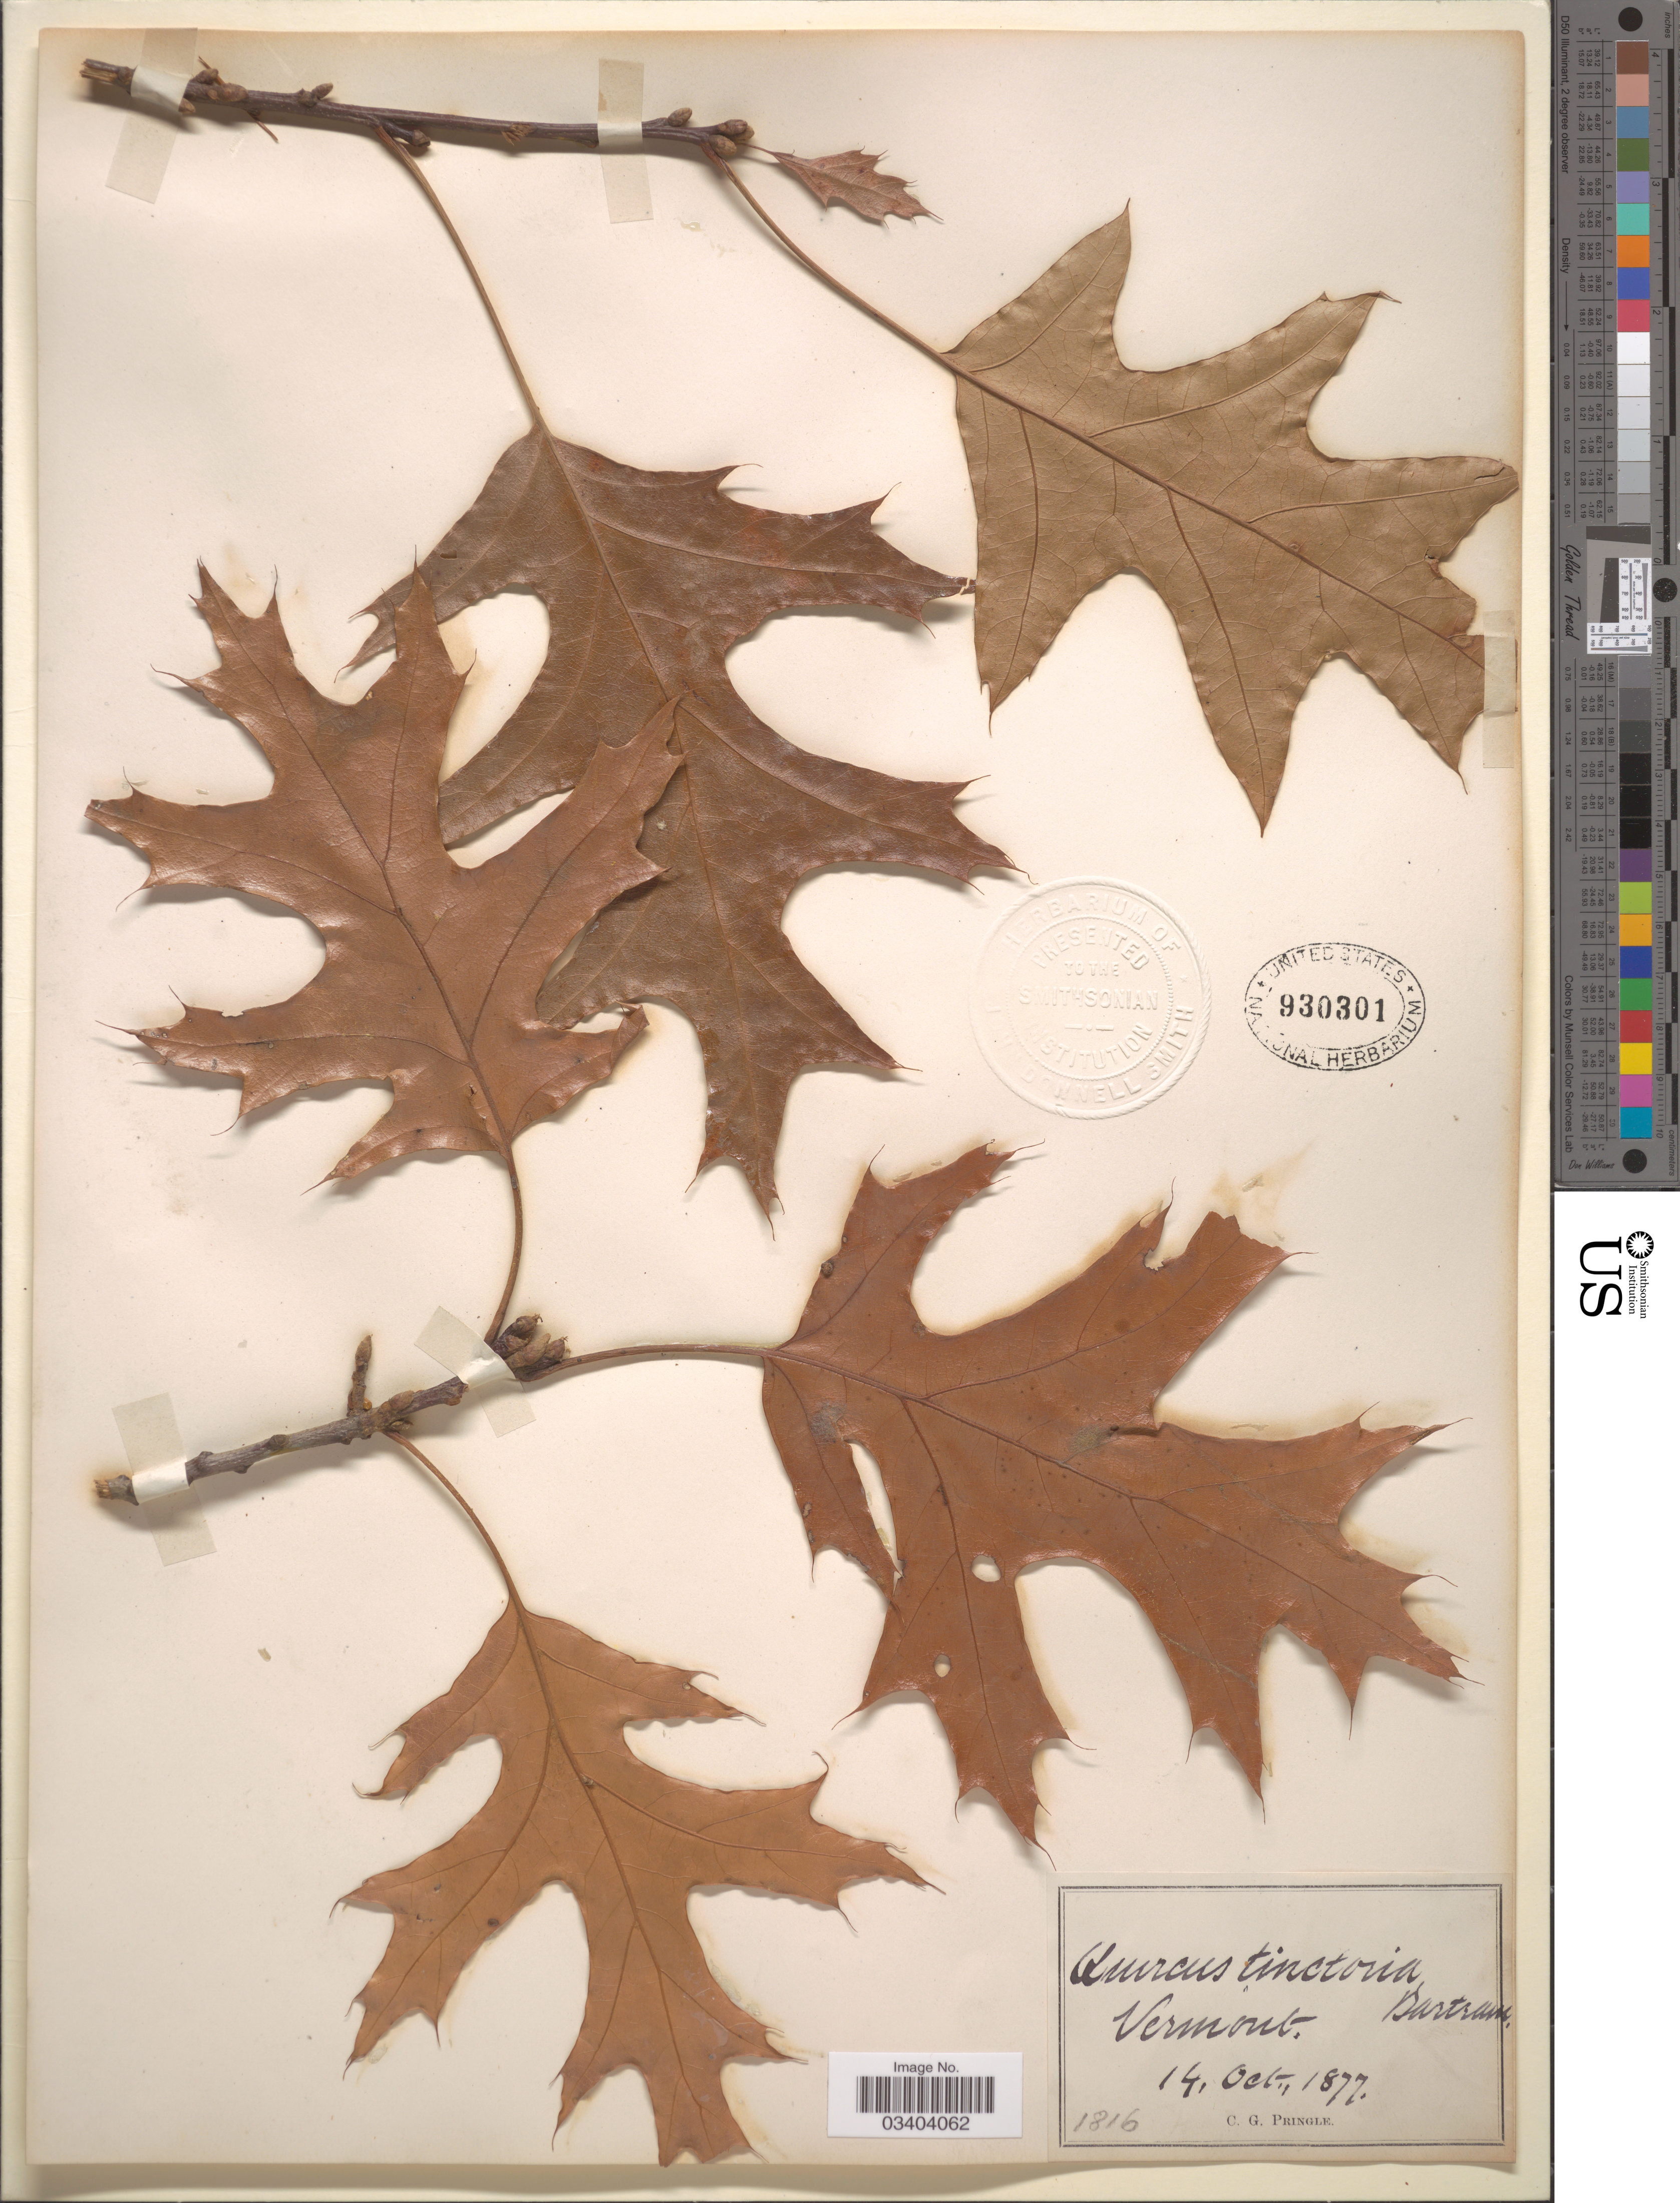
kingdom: Plantae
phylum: Tracheophyta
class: Magnoliopsida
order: Fagales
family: Fagaceae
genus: Quercus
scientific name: Quercus coccinea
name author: Münchh.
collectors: C. G. Pringle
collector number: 1816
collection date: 1877-10-14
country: United States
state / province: Vermont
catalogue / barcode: US 930301